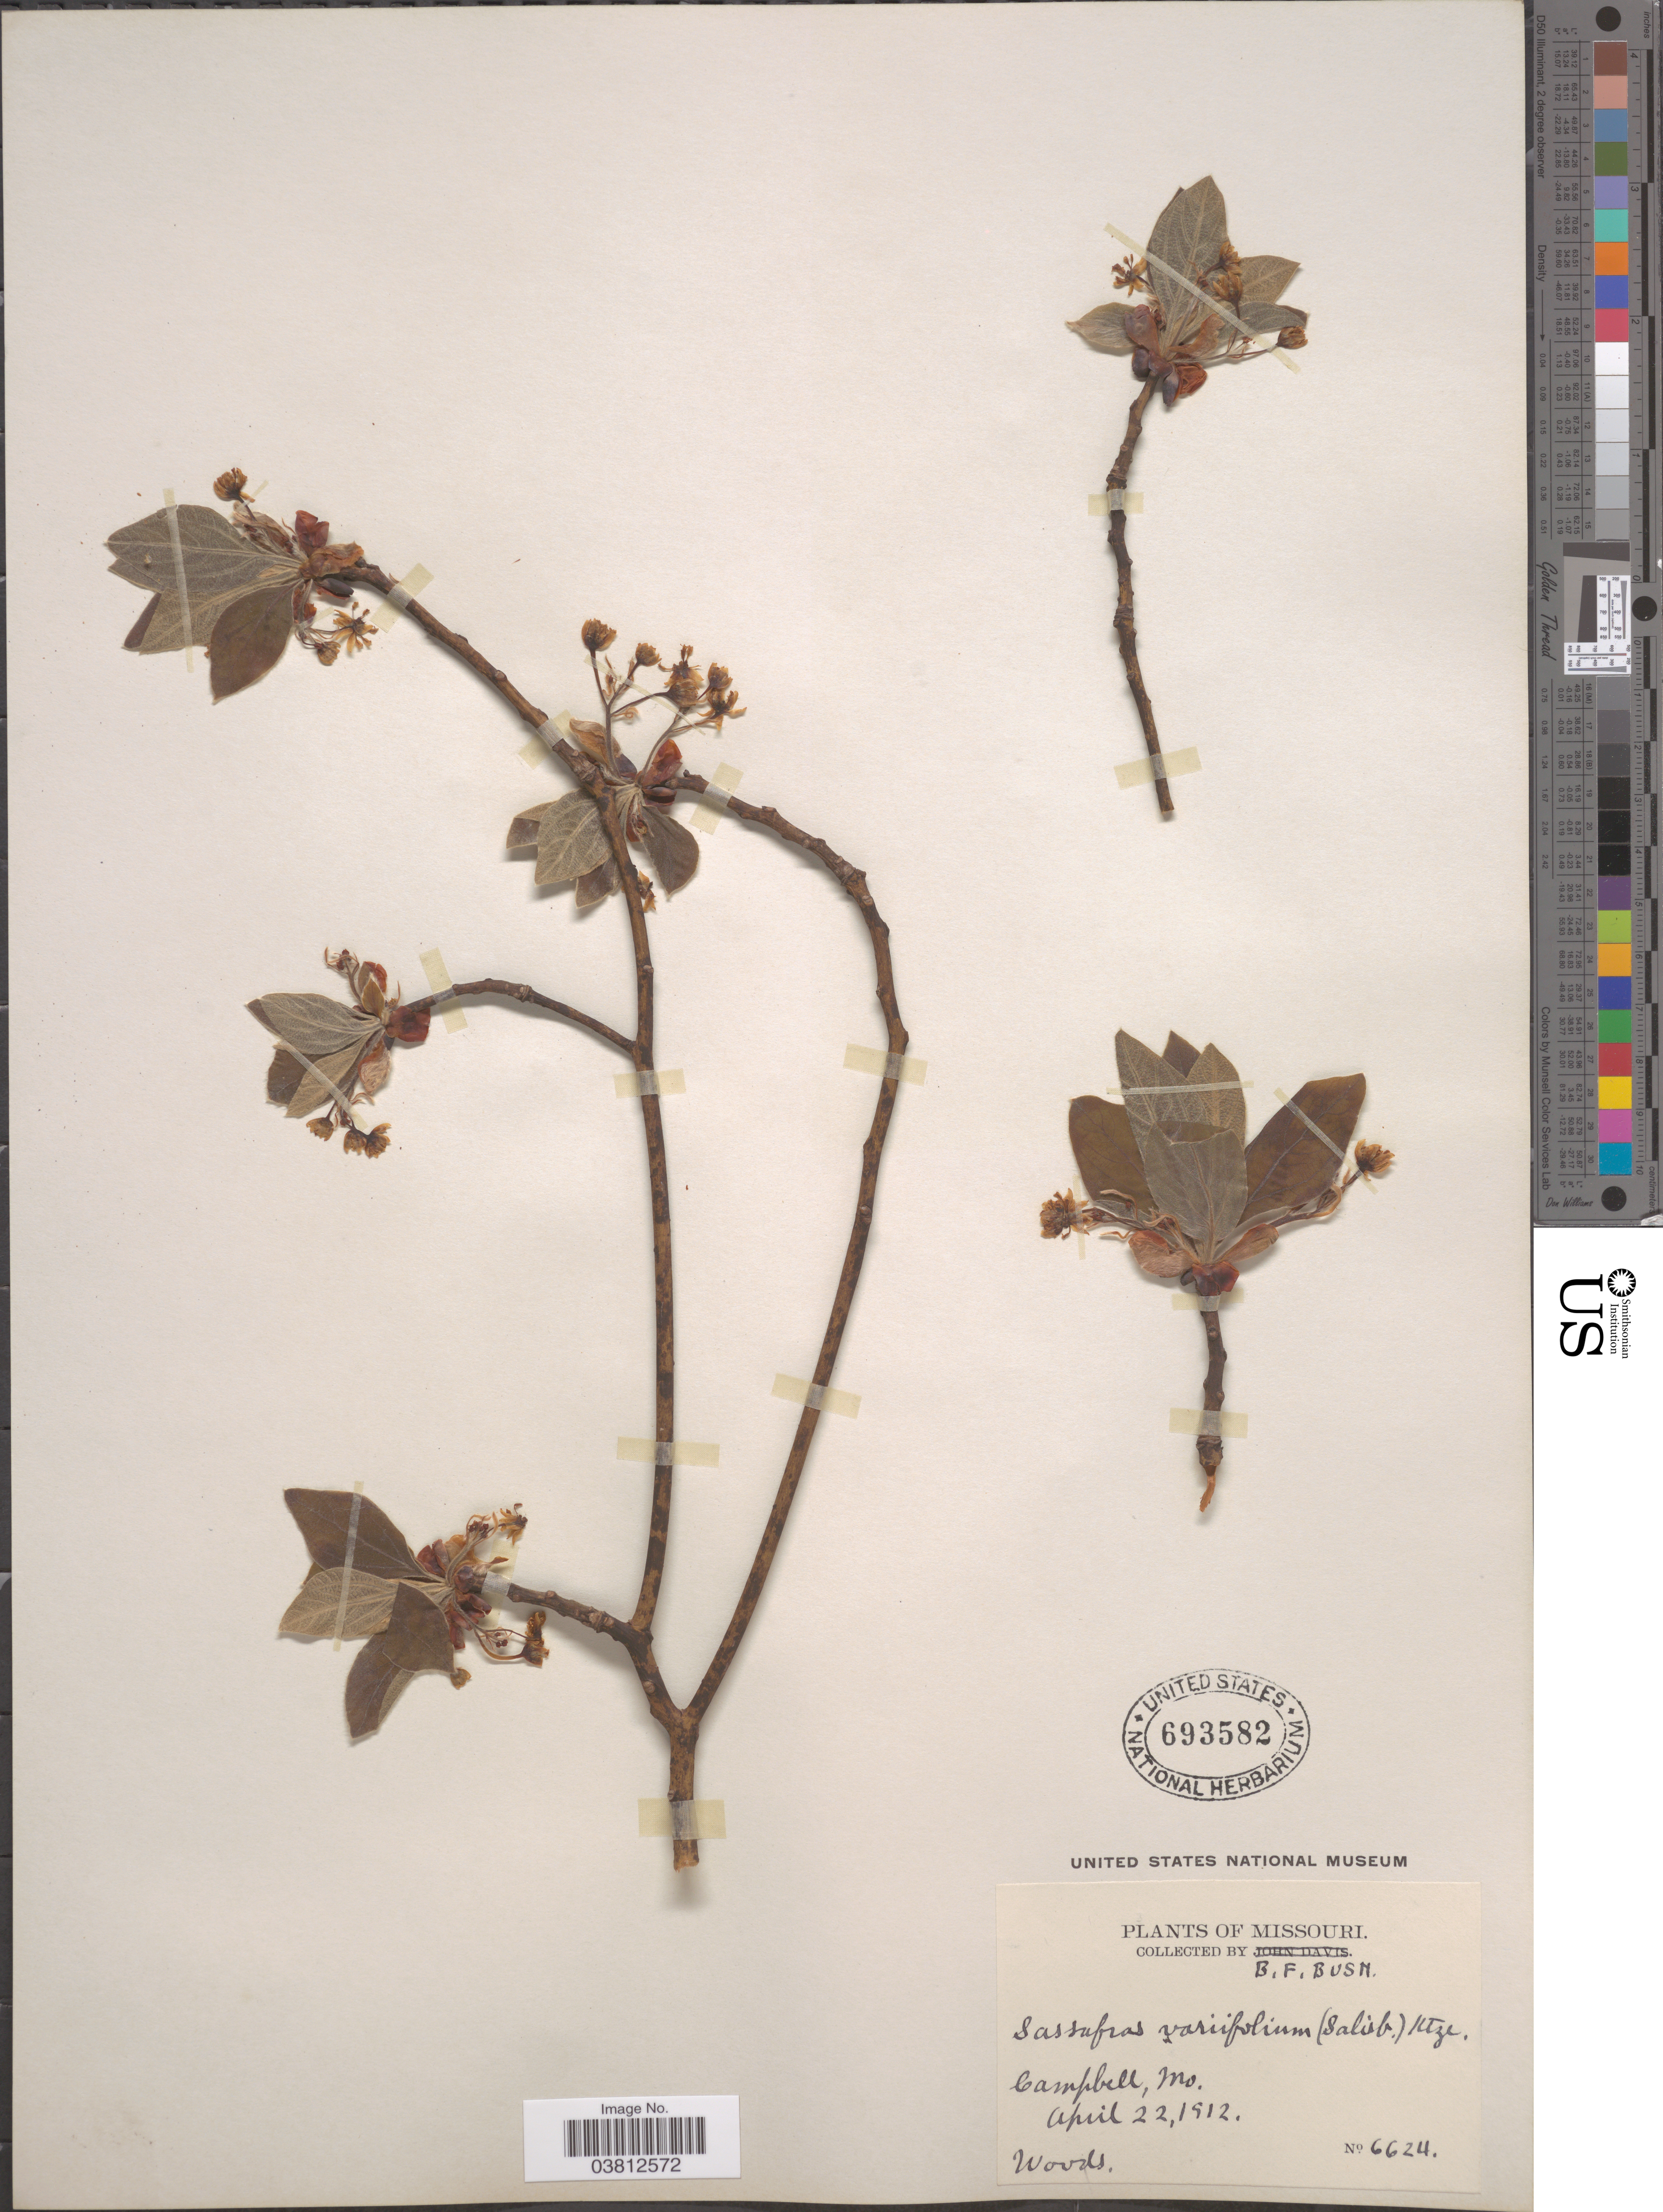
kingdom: Plantae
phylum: Tracheophyta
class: Magnoliopsida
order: Laurales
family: Lauraceae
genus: Sassafras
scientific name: Sassafras albidum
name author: (Nutt.) Nees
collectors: B. F. Bush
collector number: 6624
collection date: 1912-04-22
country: United States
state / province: Missouri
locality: Campbell.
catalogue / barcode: US 693582